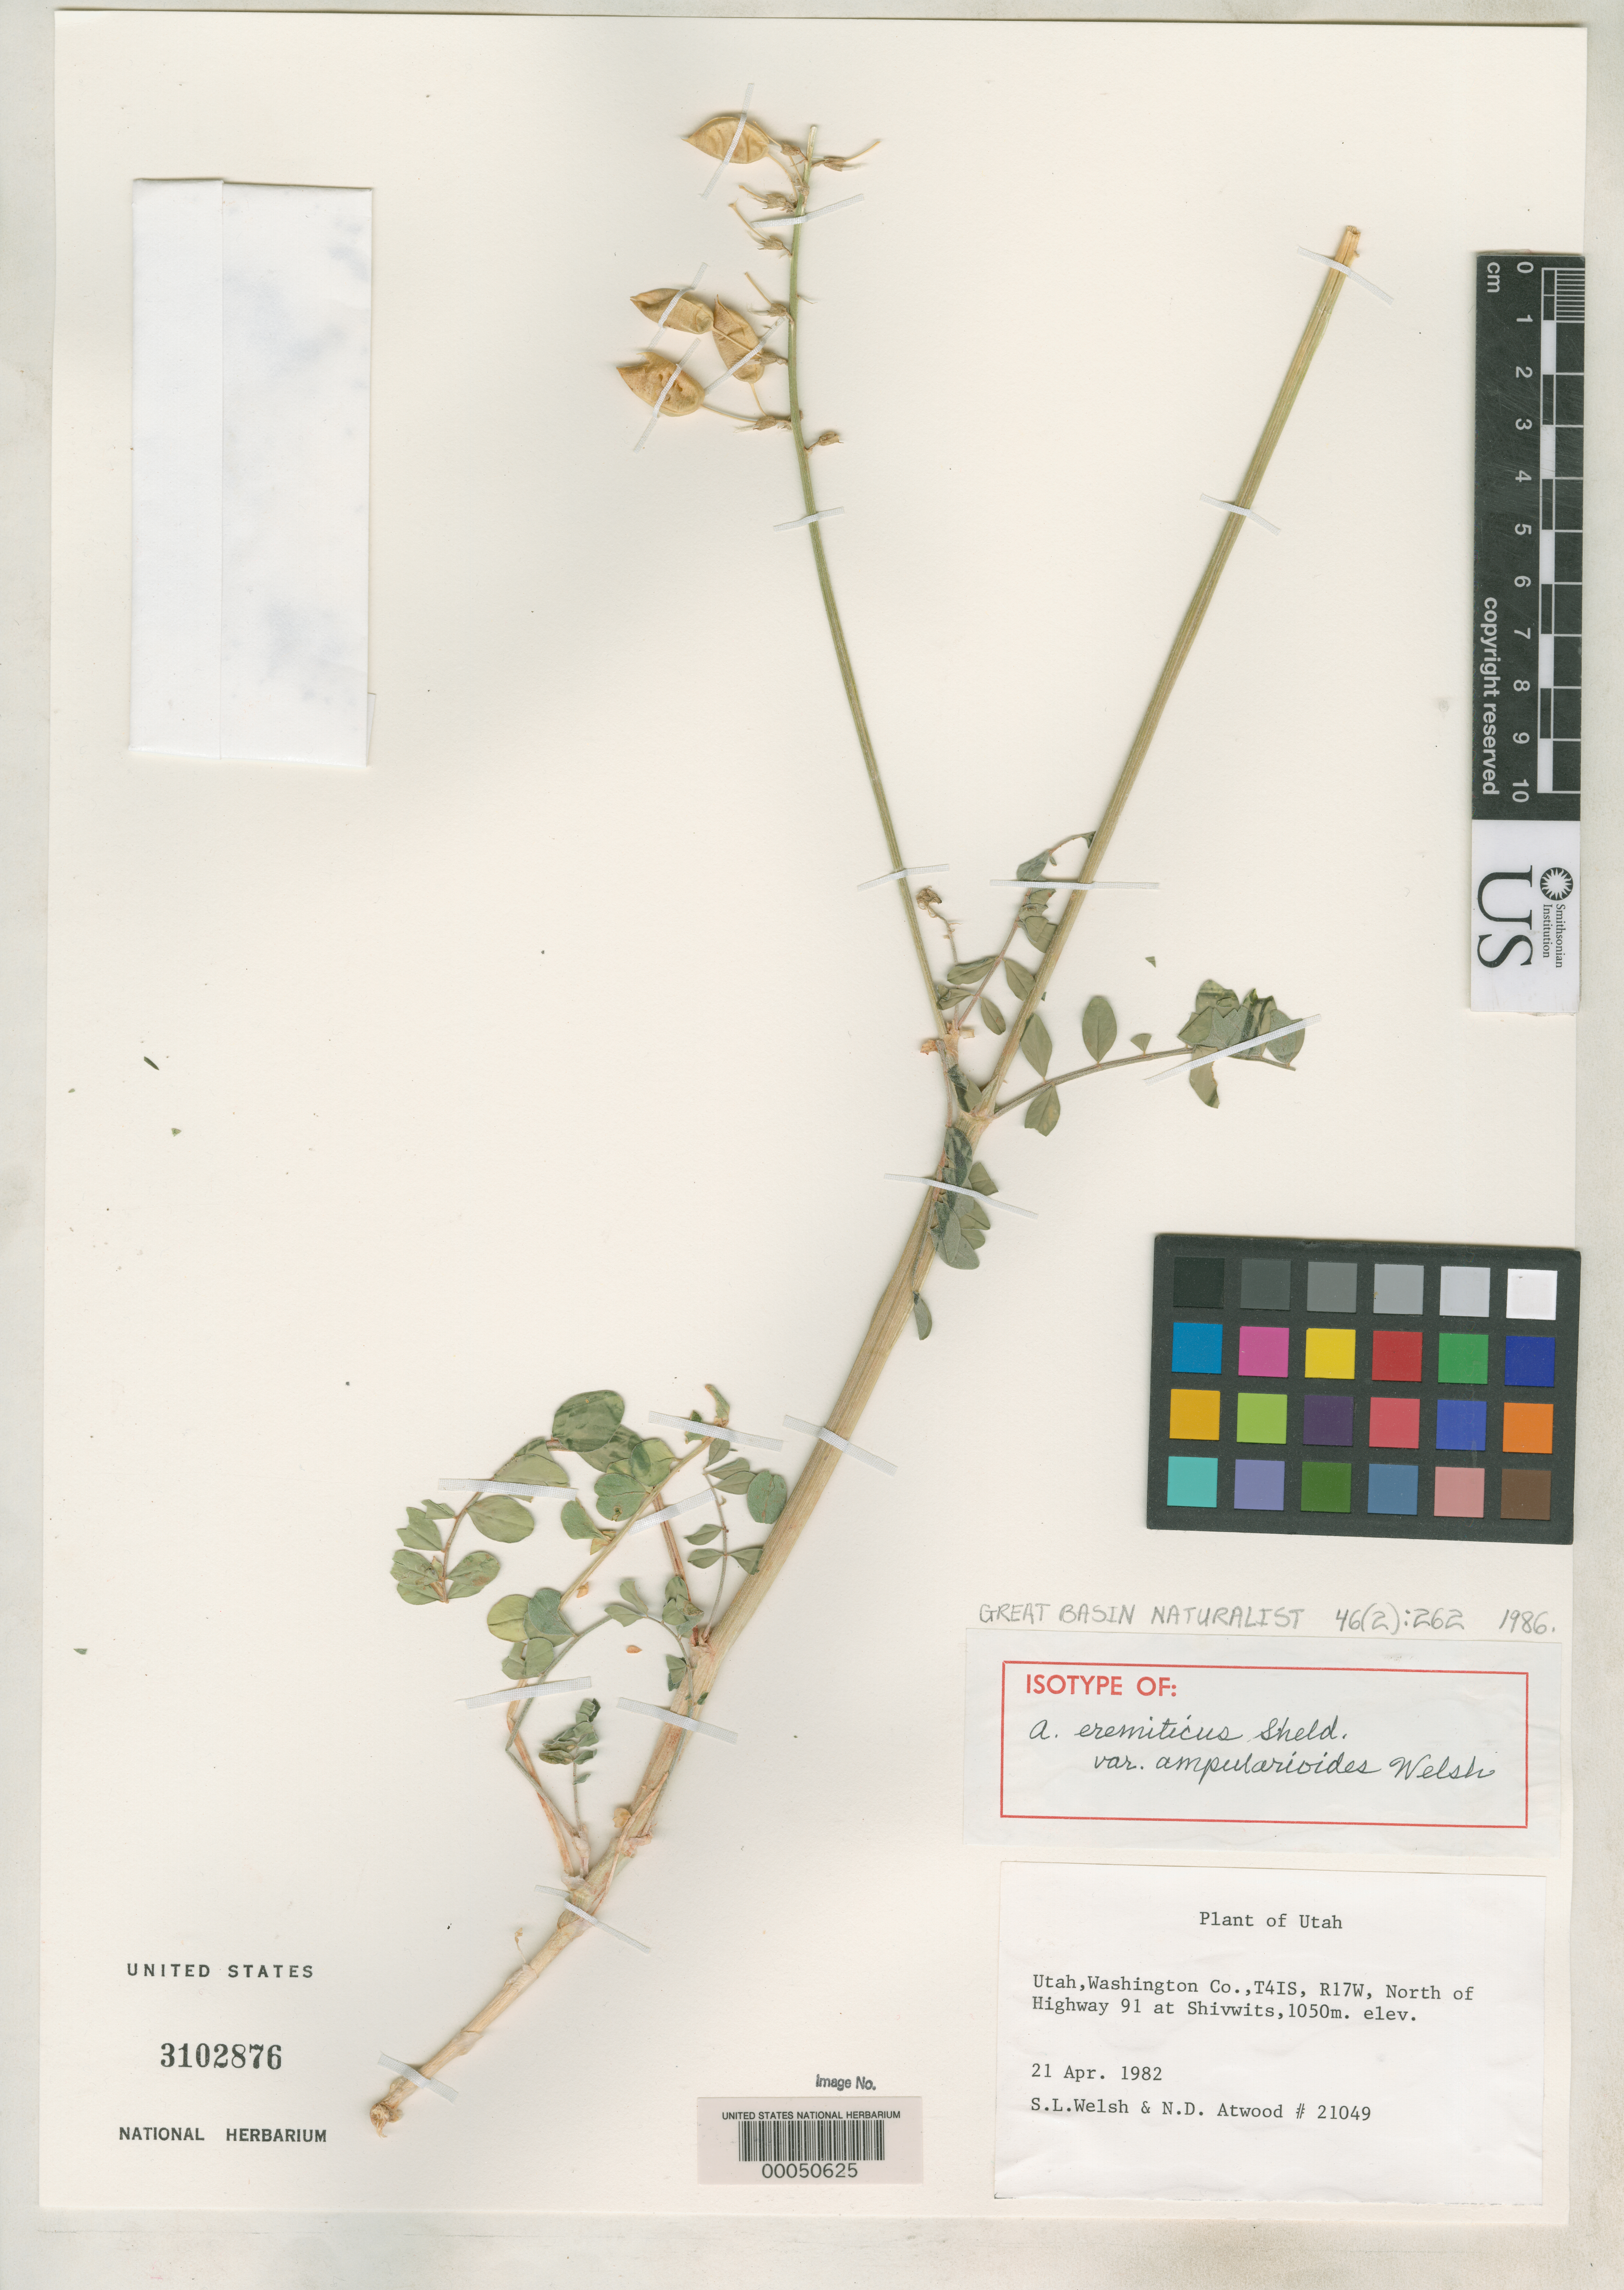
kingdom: Plantae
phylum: Tracheophyta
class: Magnoliopsida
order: Fabales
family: Fabaceae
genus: Astragalus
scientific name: Astragalus eremiticus var. ampullaroides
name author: S.L. Welsh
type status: Isotype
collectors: S. Welsh & N. Atwood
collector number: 21049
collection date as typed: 21 Apr 1982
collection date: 1982-04-21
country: United States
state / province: Utah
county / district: Washington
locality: N of highway 91 at Shivwats.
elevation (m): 1050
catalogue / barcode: US 3102876